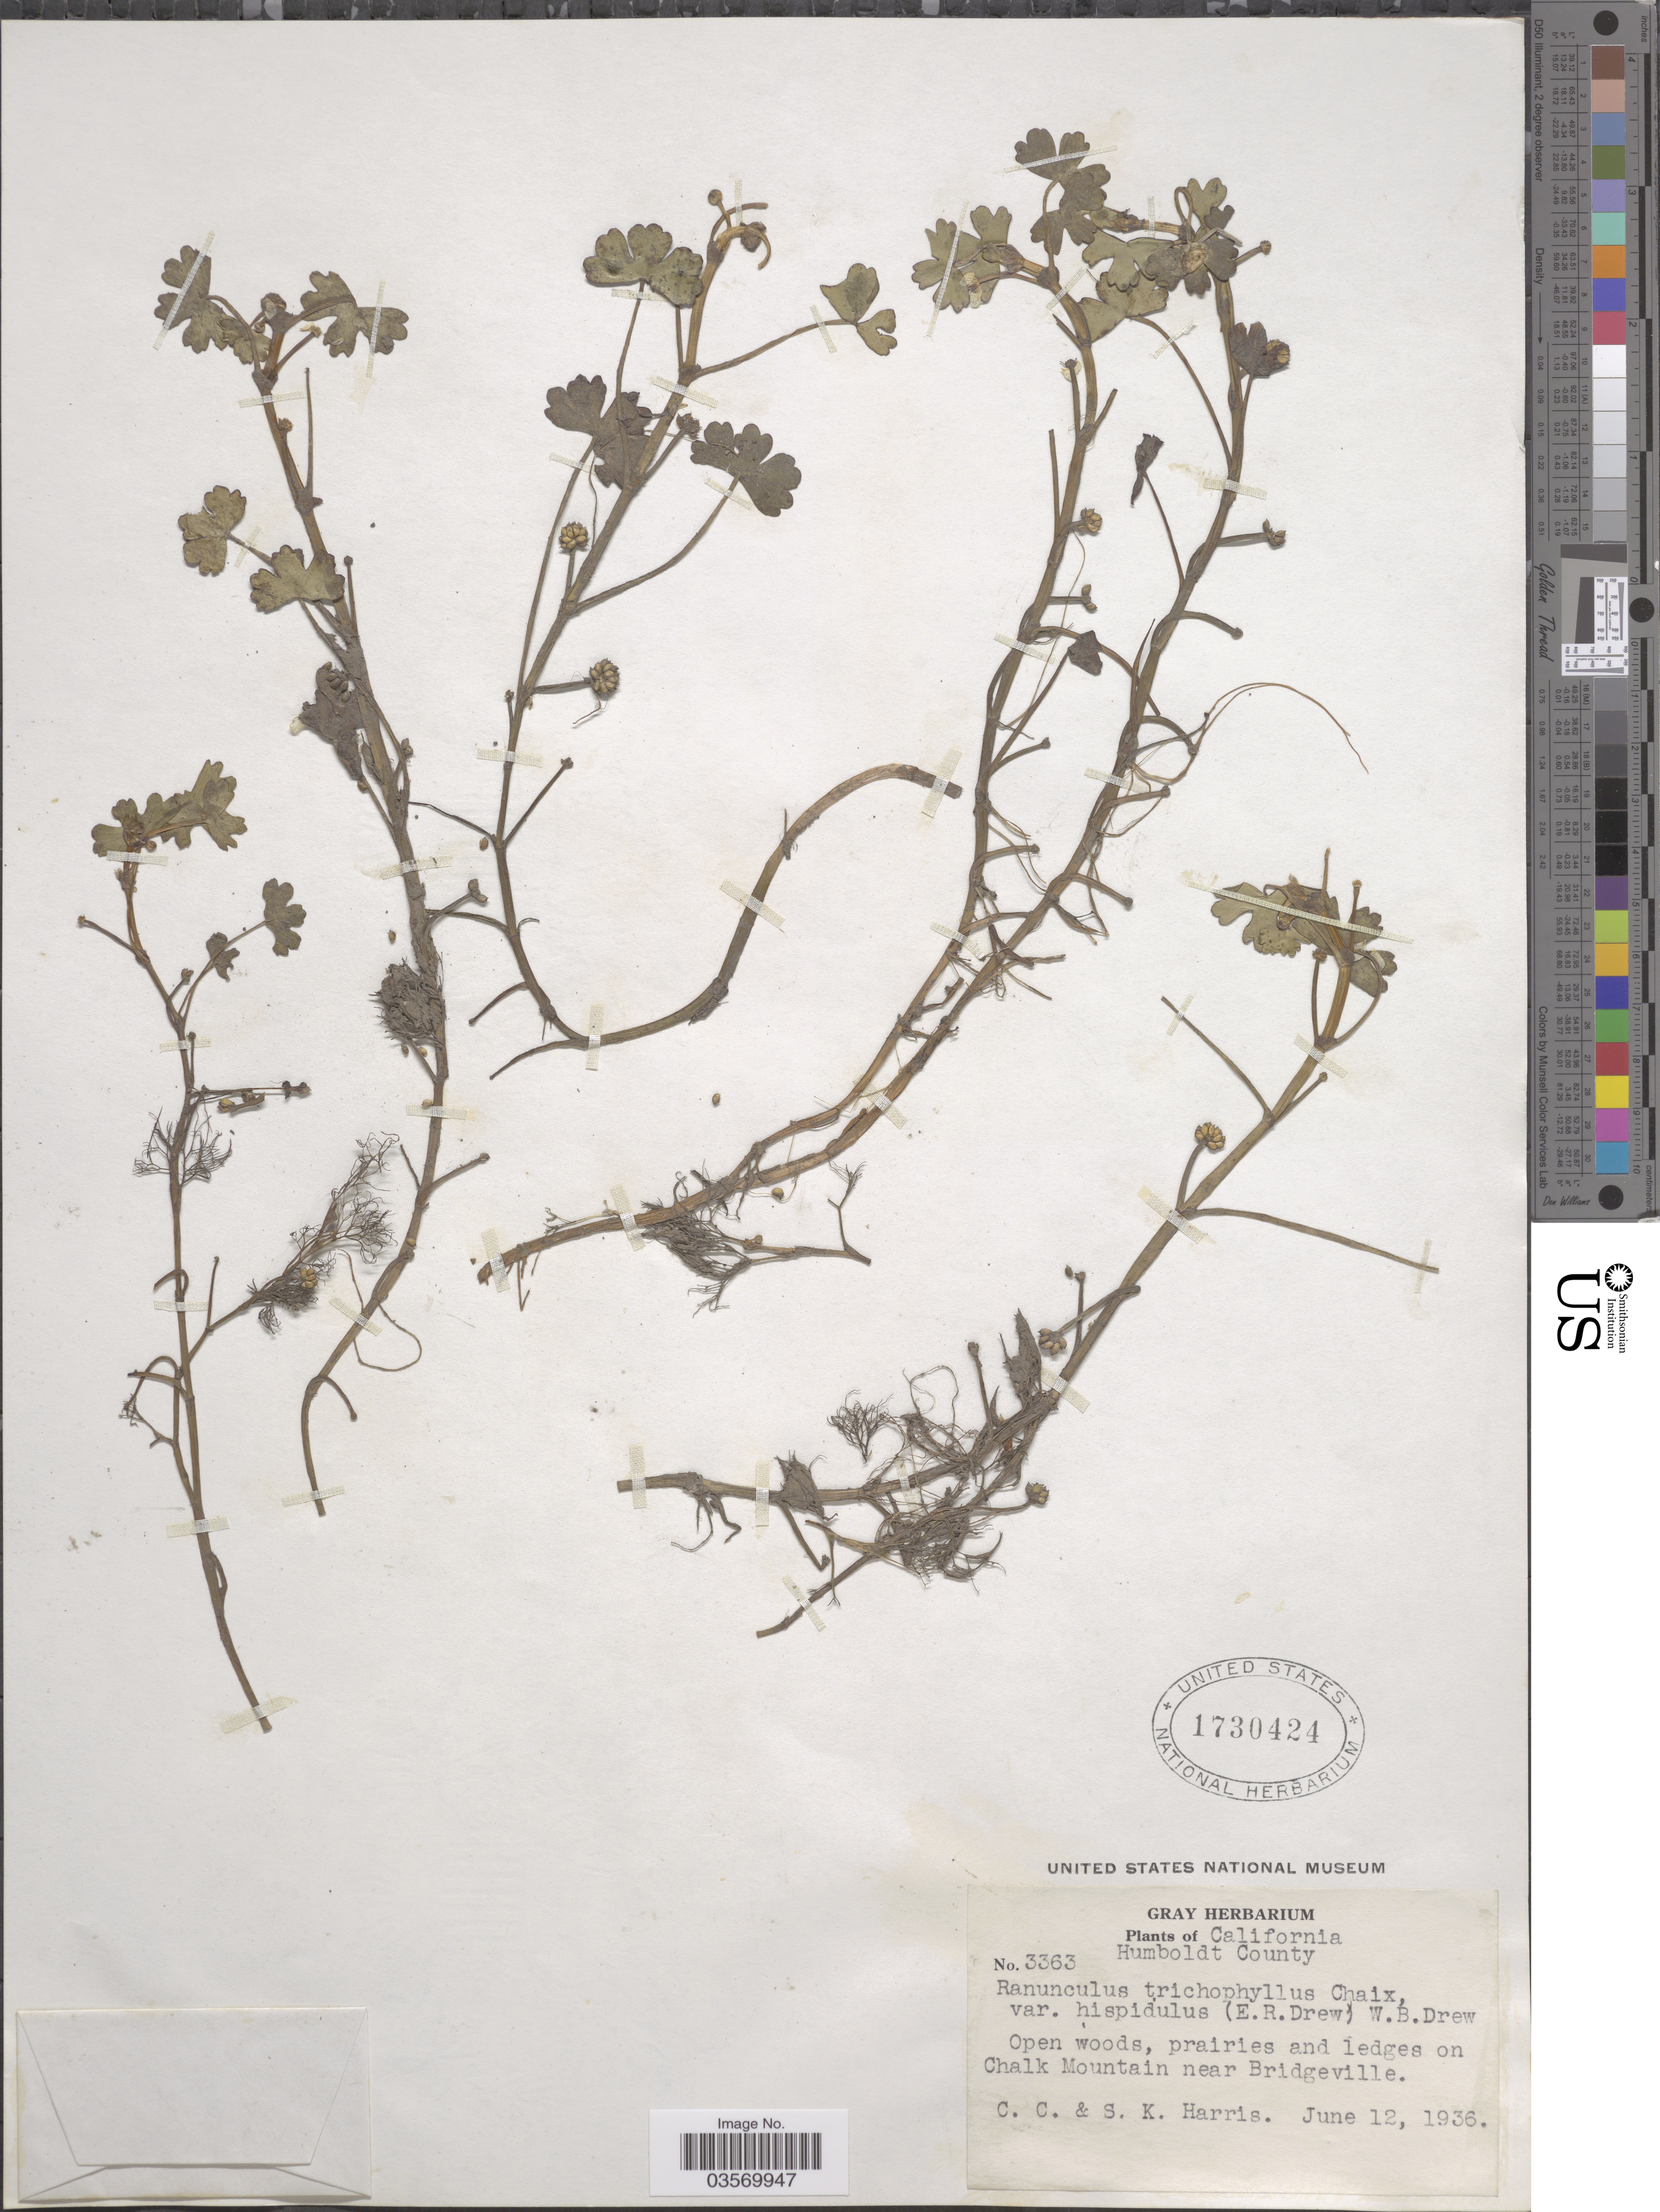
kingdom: Plantae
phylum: Tracheophyta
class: Magnoliopsida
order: Ranunculales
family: Ranunculaceae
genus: Ranunculus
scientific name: Ranunculus mongolicus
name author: (Krylov) Serg.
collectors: C. C. Harris & S. K. Harris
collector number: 3363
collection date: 1936-06-12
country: United States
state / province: California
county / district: Humboldt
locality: Humboldt County. On Chalk Mountain near Bridgeville.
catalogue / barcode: US 1730424